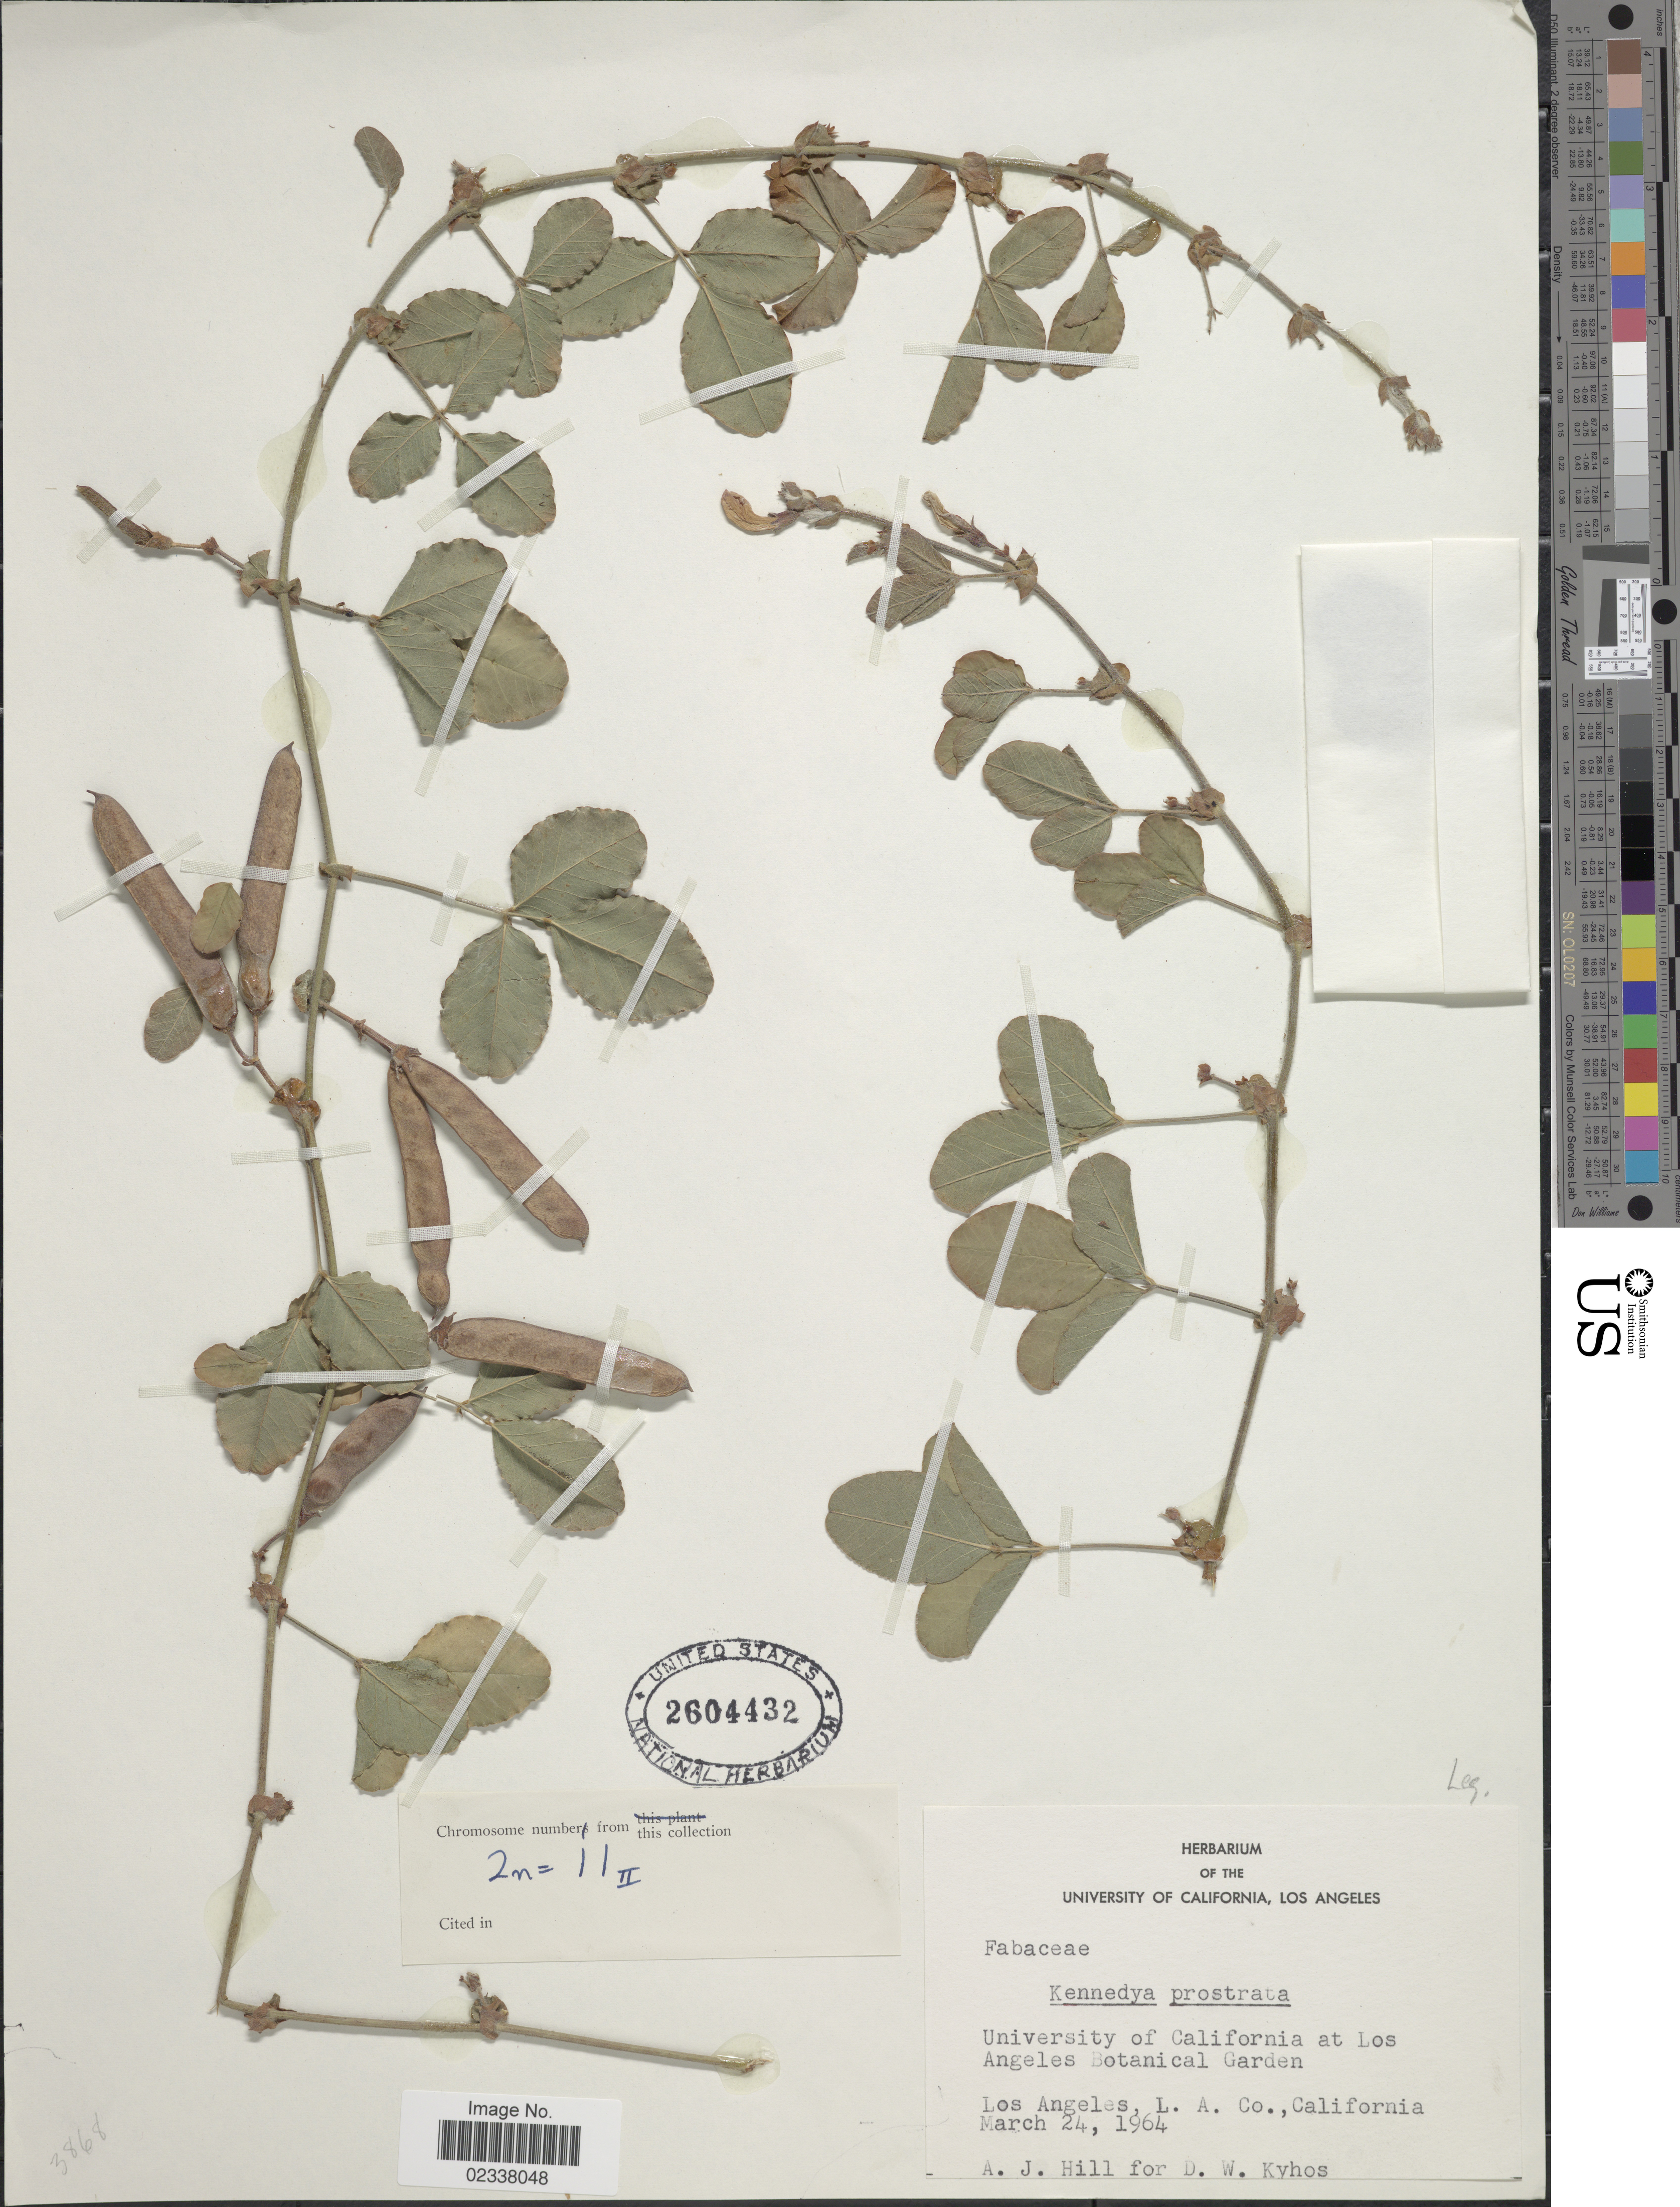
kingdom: Plantae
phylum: Tracheophyta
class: Magnoliopsida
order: Fabales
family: Fabaceae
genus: Kennedia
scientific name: Kennedia prostrata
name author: R. Br.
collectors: A. Hill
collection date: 1964-03-24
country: United States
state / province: California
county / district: Los Angeles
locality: University of California at Los Angeles Botanical Garden, Los Angeles, L.A. Co.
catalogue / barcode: US 2604432